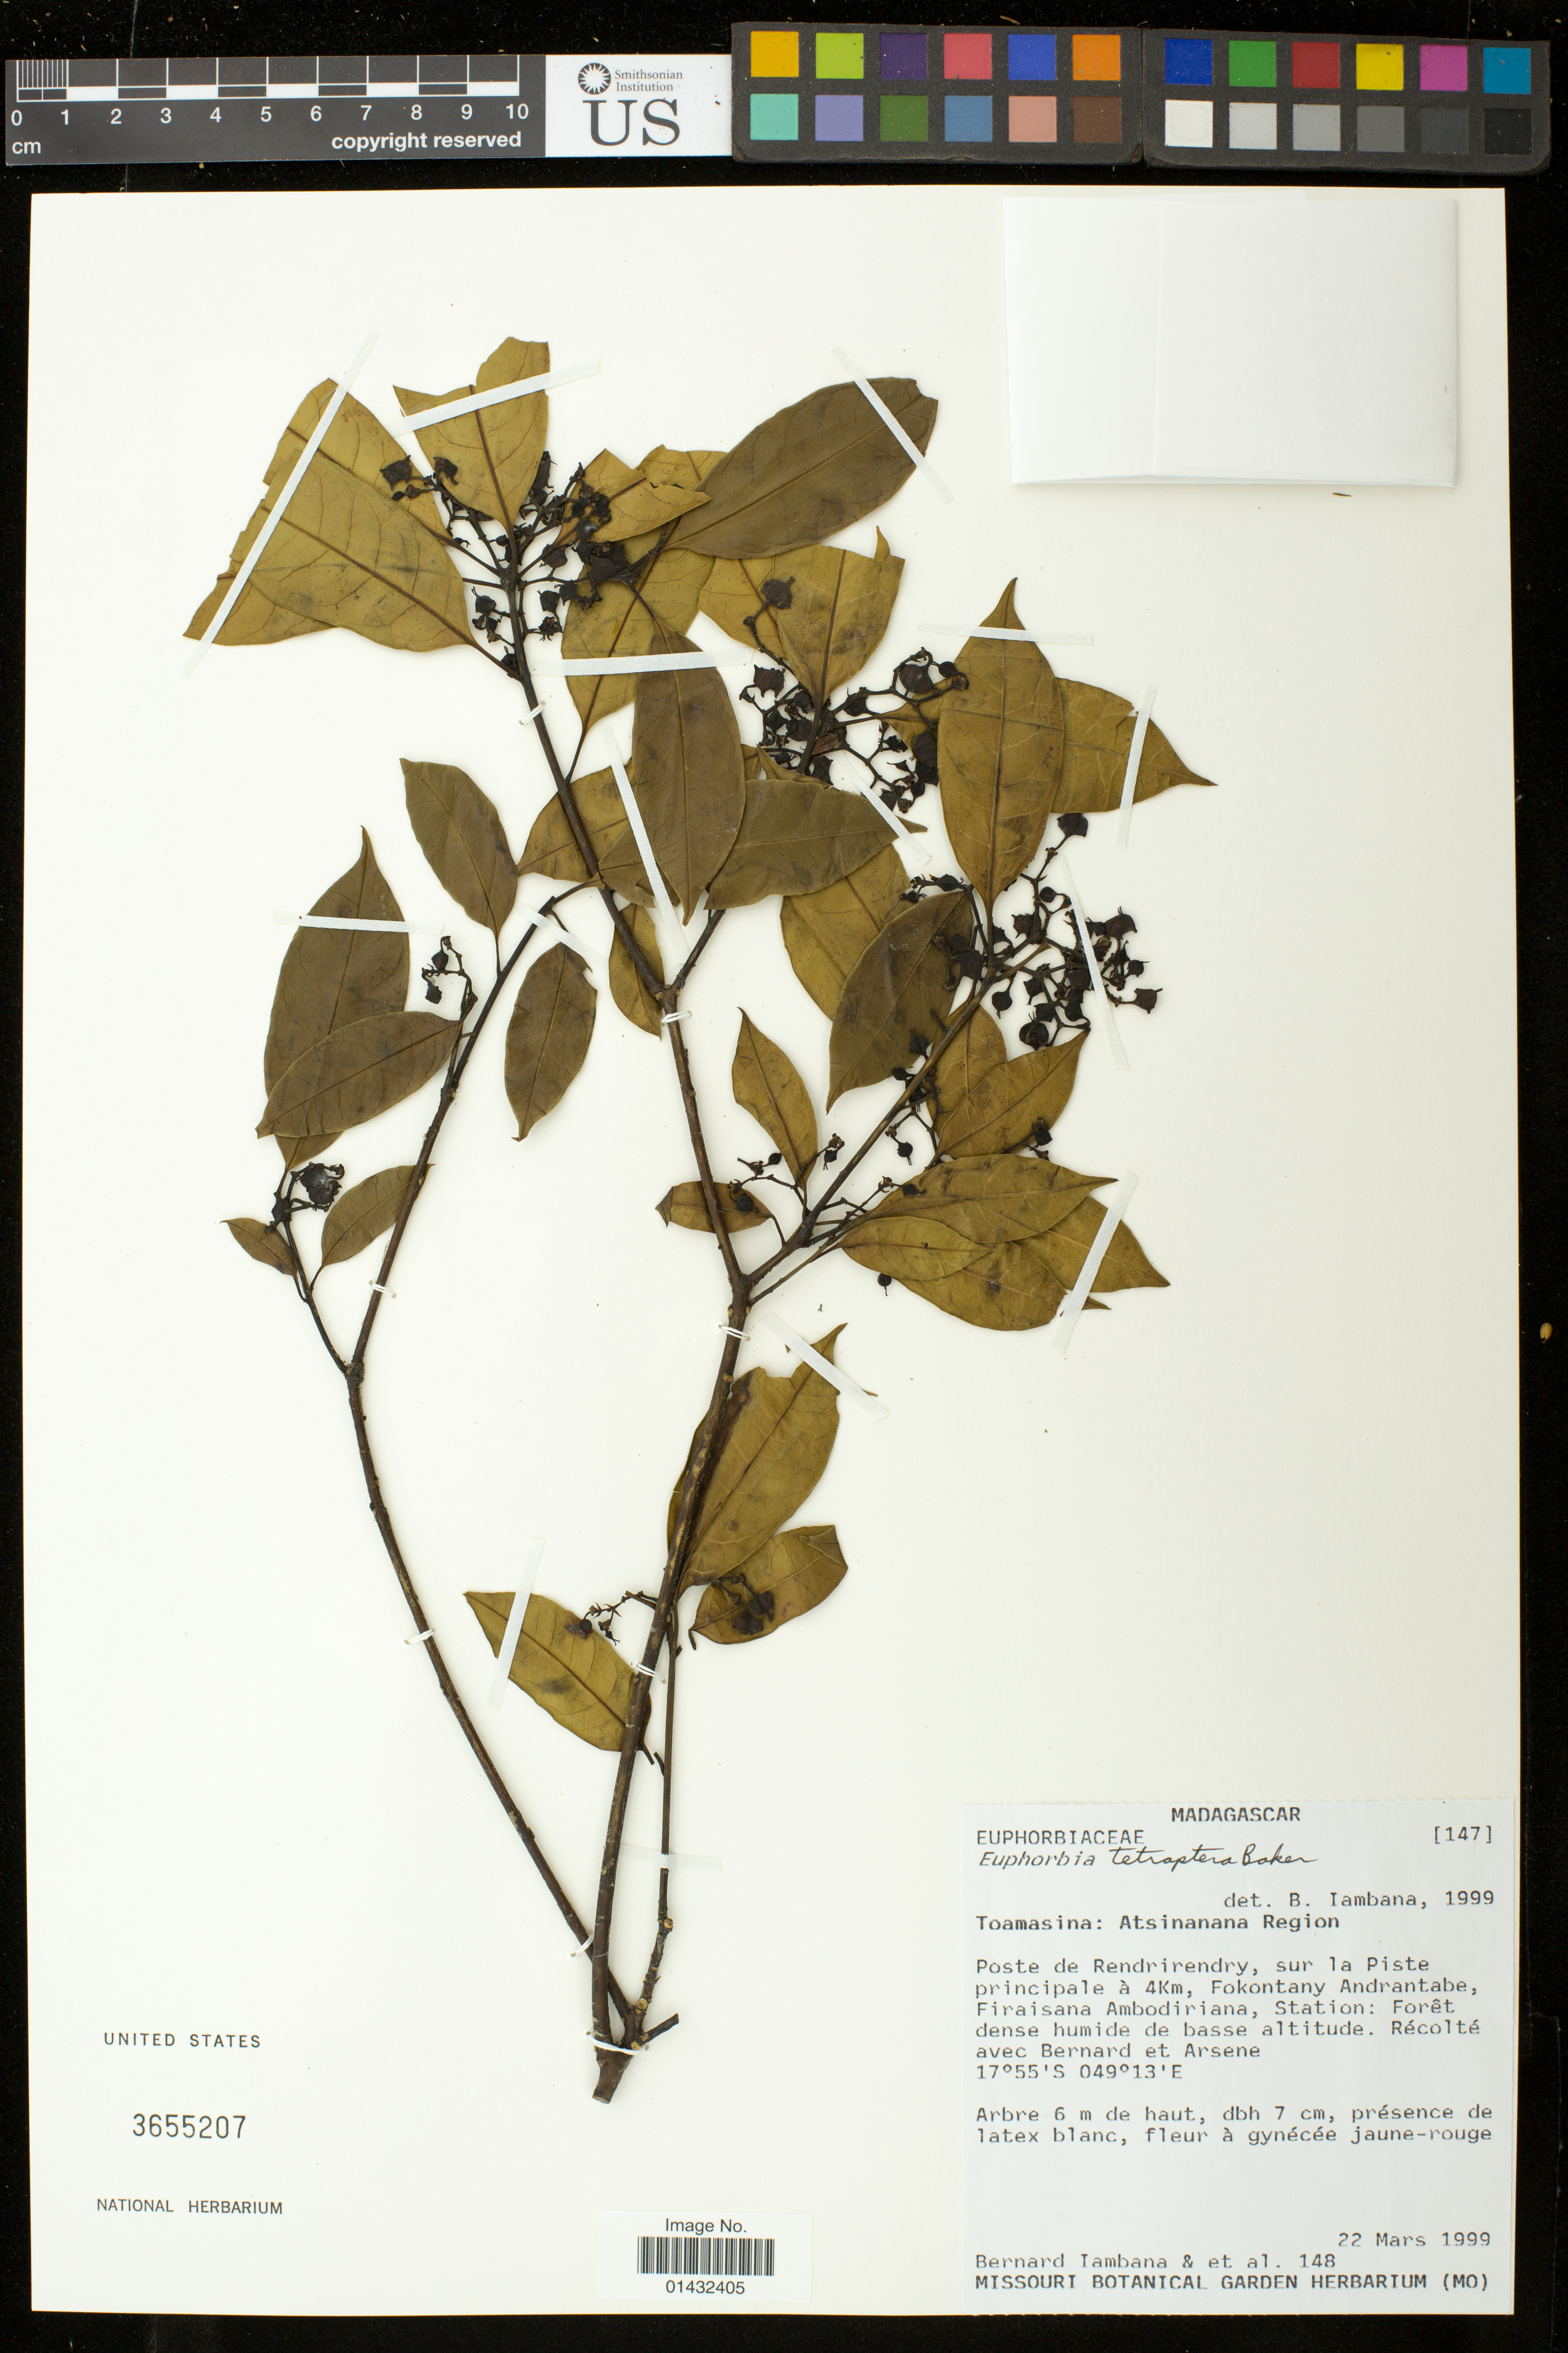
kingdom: Plantae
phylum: Tracheophyta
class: Magnoliopsida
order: Malpighiales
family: Euphorbiaceae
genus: Euphorbia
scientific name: Euphorbia tetraptera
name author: Baker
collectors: B. Iambana & et al.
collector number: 148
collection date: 1999-03-22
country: Madagascar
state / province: Atsimo-Atsinanana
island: Madagascar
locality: Toamasina, Poste de Rendrirendry, sur la Piste principlae à 4 km, Fokontany Andrantabe, Firaisana Ambodiriana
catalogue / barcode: US 3655207